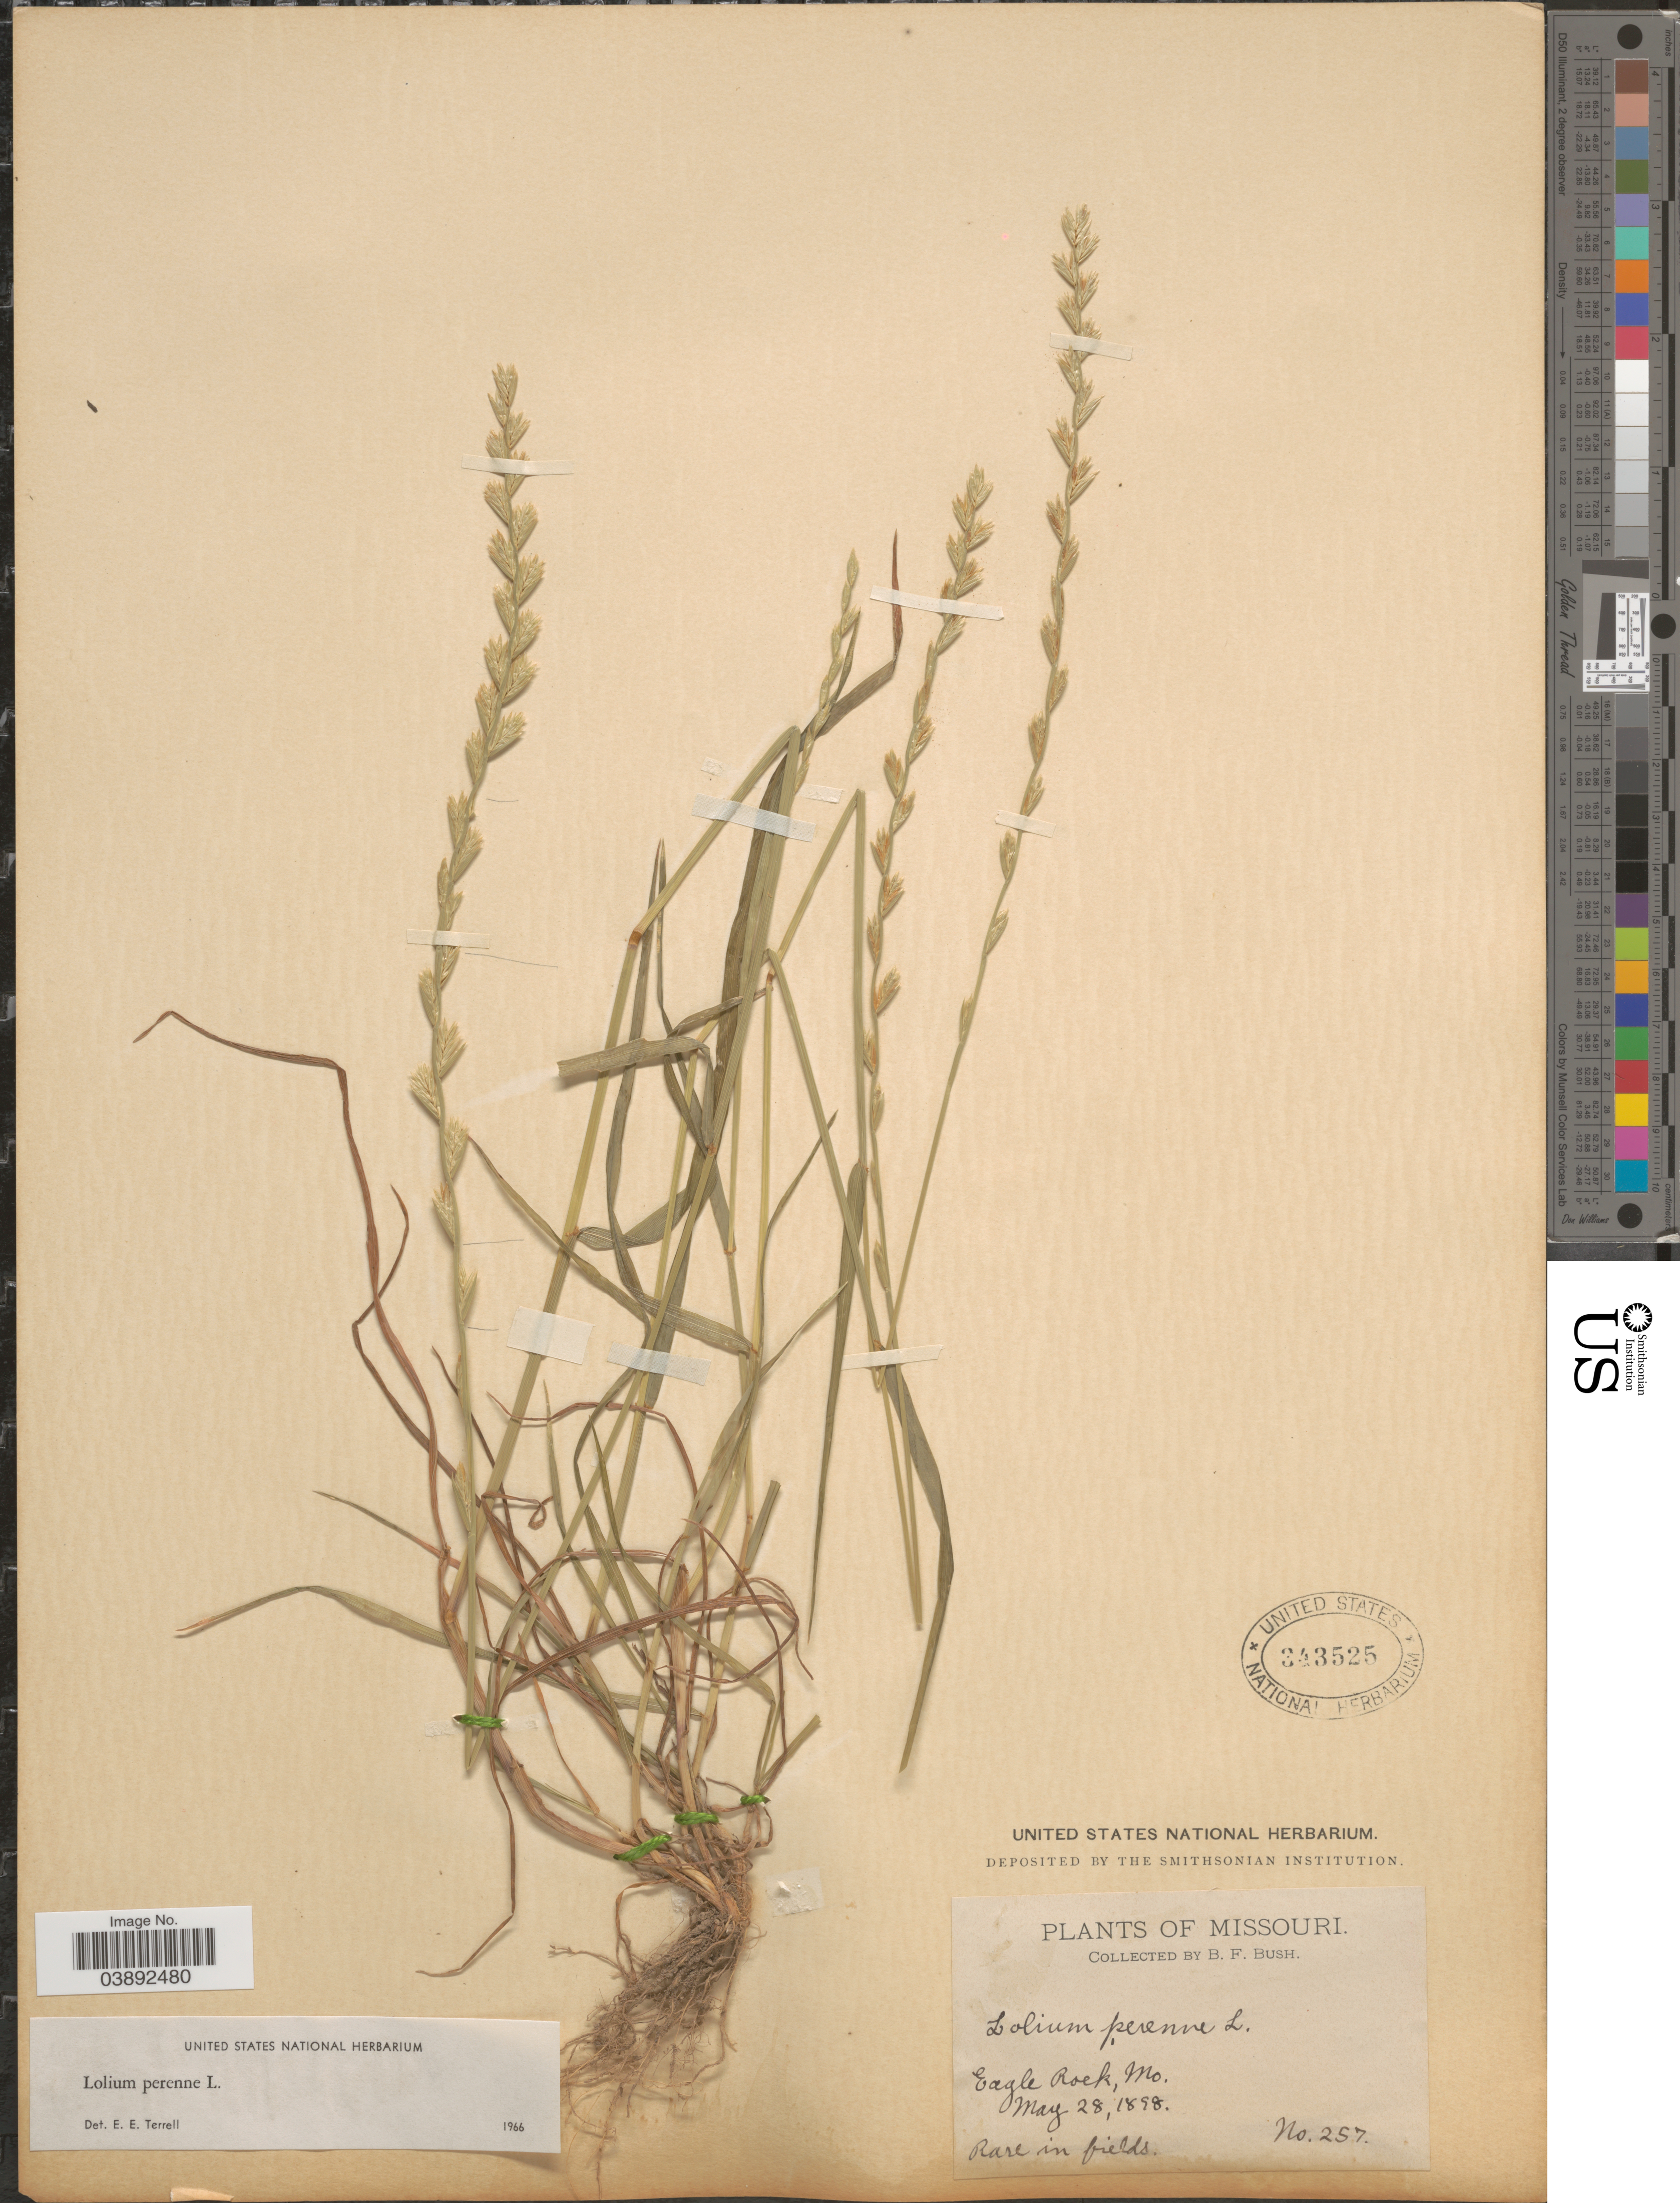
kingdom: Plantae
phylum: Tracheophyta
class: Liliopsida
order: Poales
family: Poaceae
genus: Lolium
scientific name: Lolium perenne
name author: L.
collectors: B. F. Bush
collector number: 257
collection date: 1898-05-28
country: United States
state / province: Missouri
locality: Eagle Rock.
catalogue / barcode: US 343525